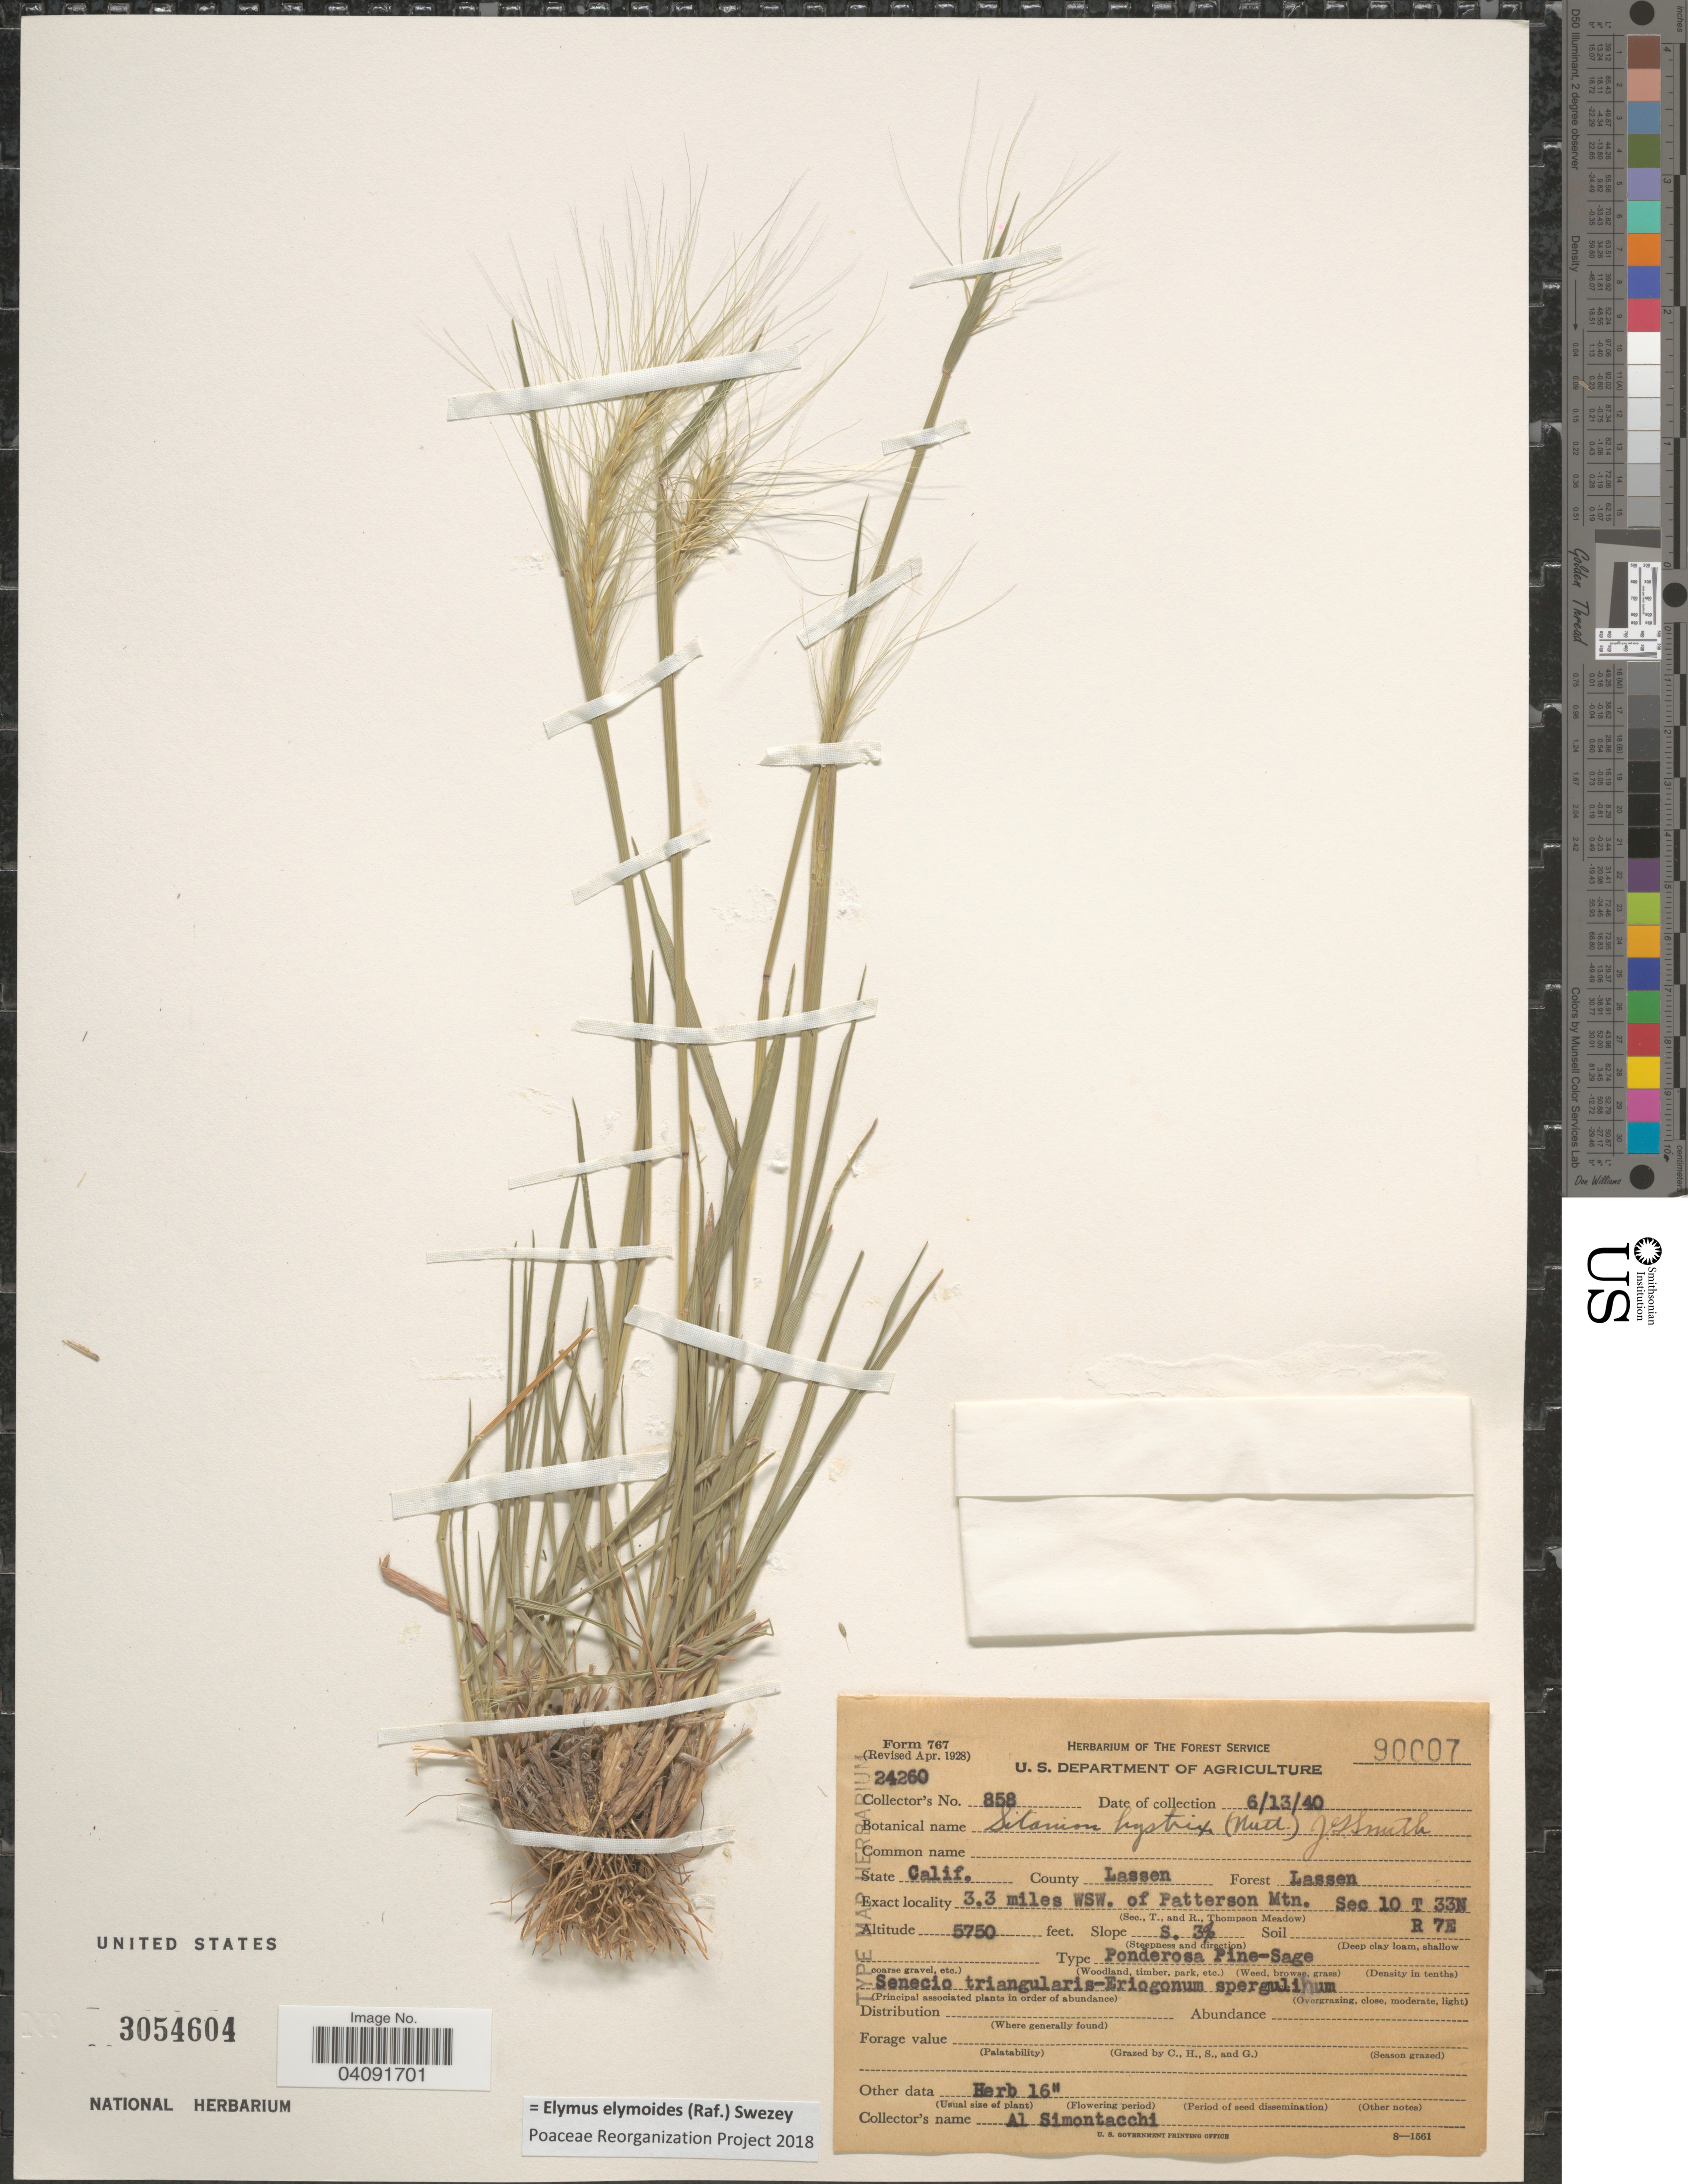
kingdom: Plantae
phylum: Tracheophyta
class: Liliopsida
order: Poales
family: Poaceae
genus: Elymus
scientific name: Elymus elymoides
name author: (Raf.) Swezey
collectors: Al Simontacchi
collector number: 858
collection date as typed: Transcribed d/m/y: 13/6/40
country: United States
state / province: California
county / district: Lassen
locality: County Lassen. Forest Lassen. 3.3 miles WSW. of Patterson Mtn. Sec 10 T 33N R 7E.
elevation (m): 1753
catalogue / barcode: US 3054604